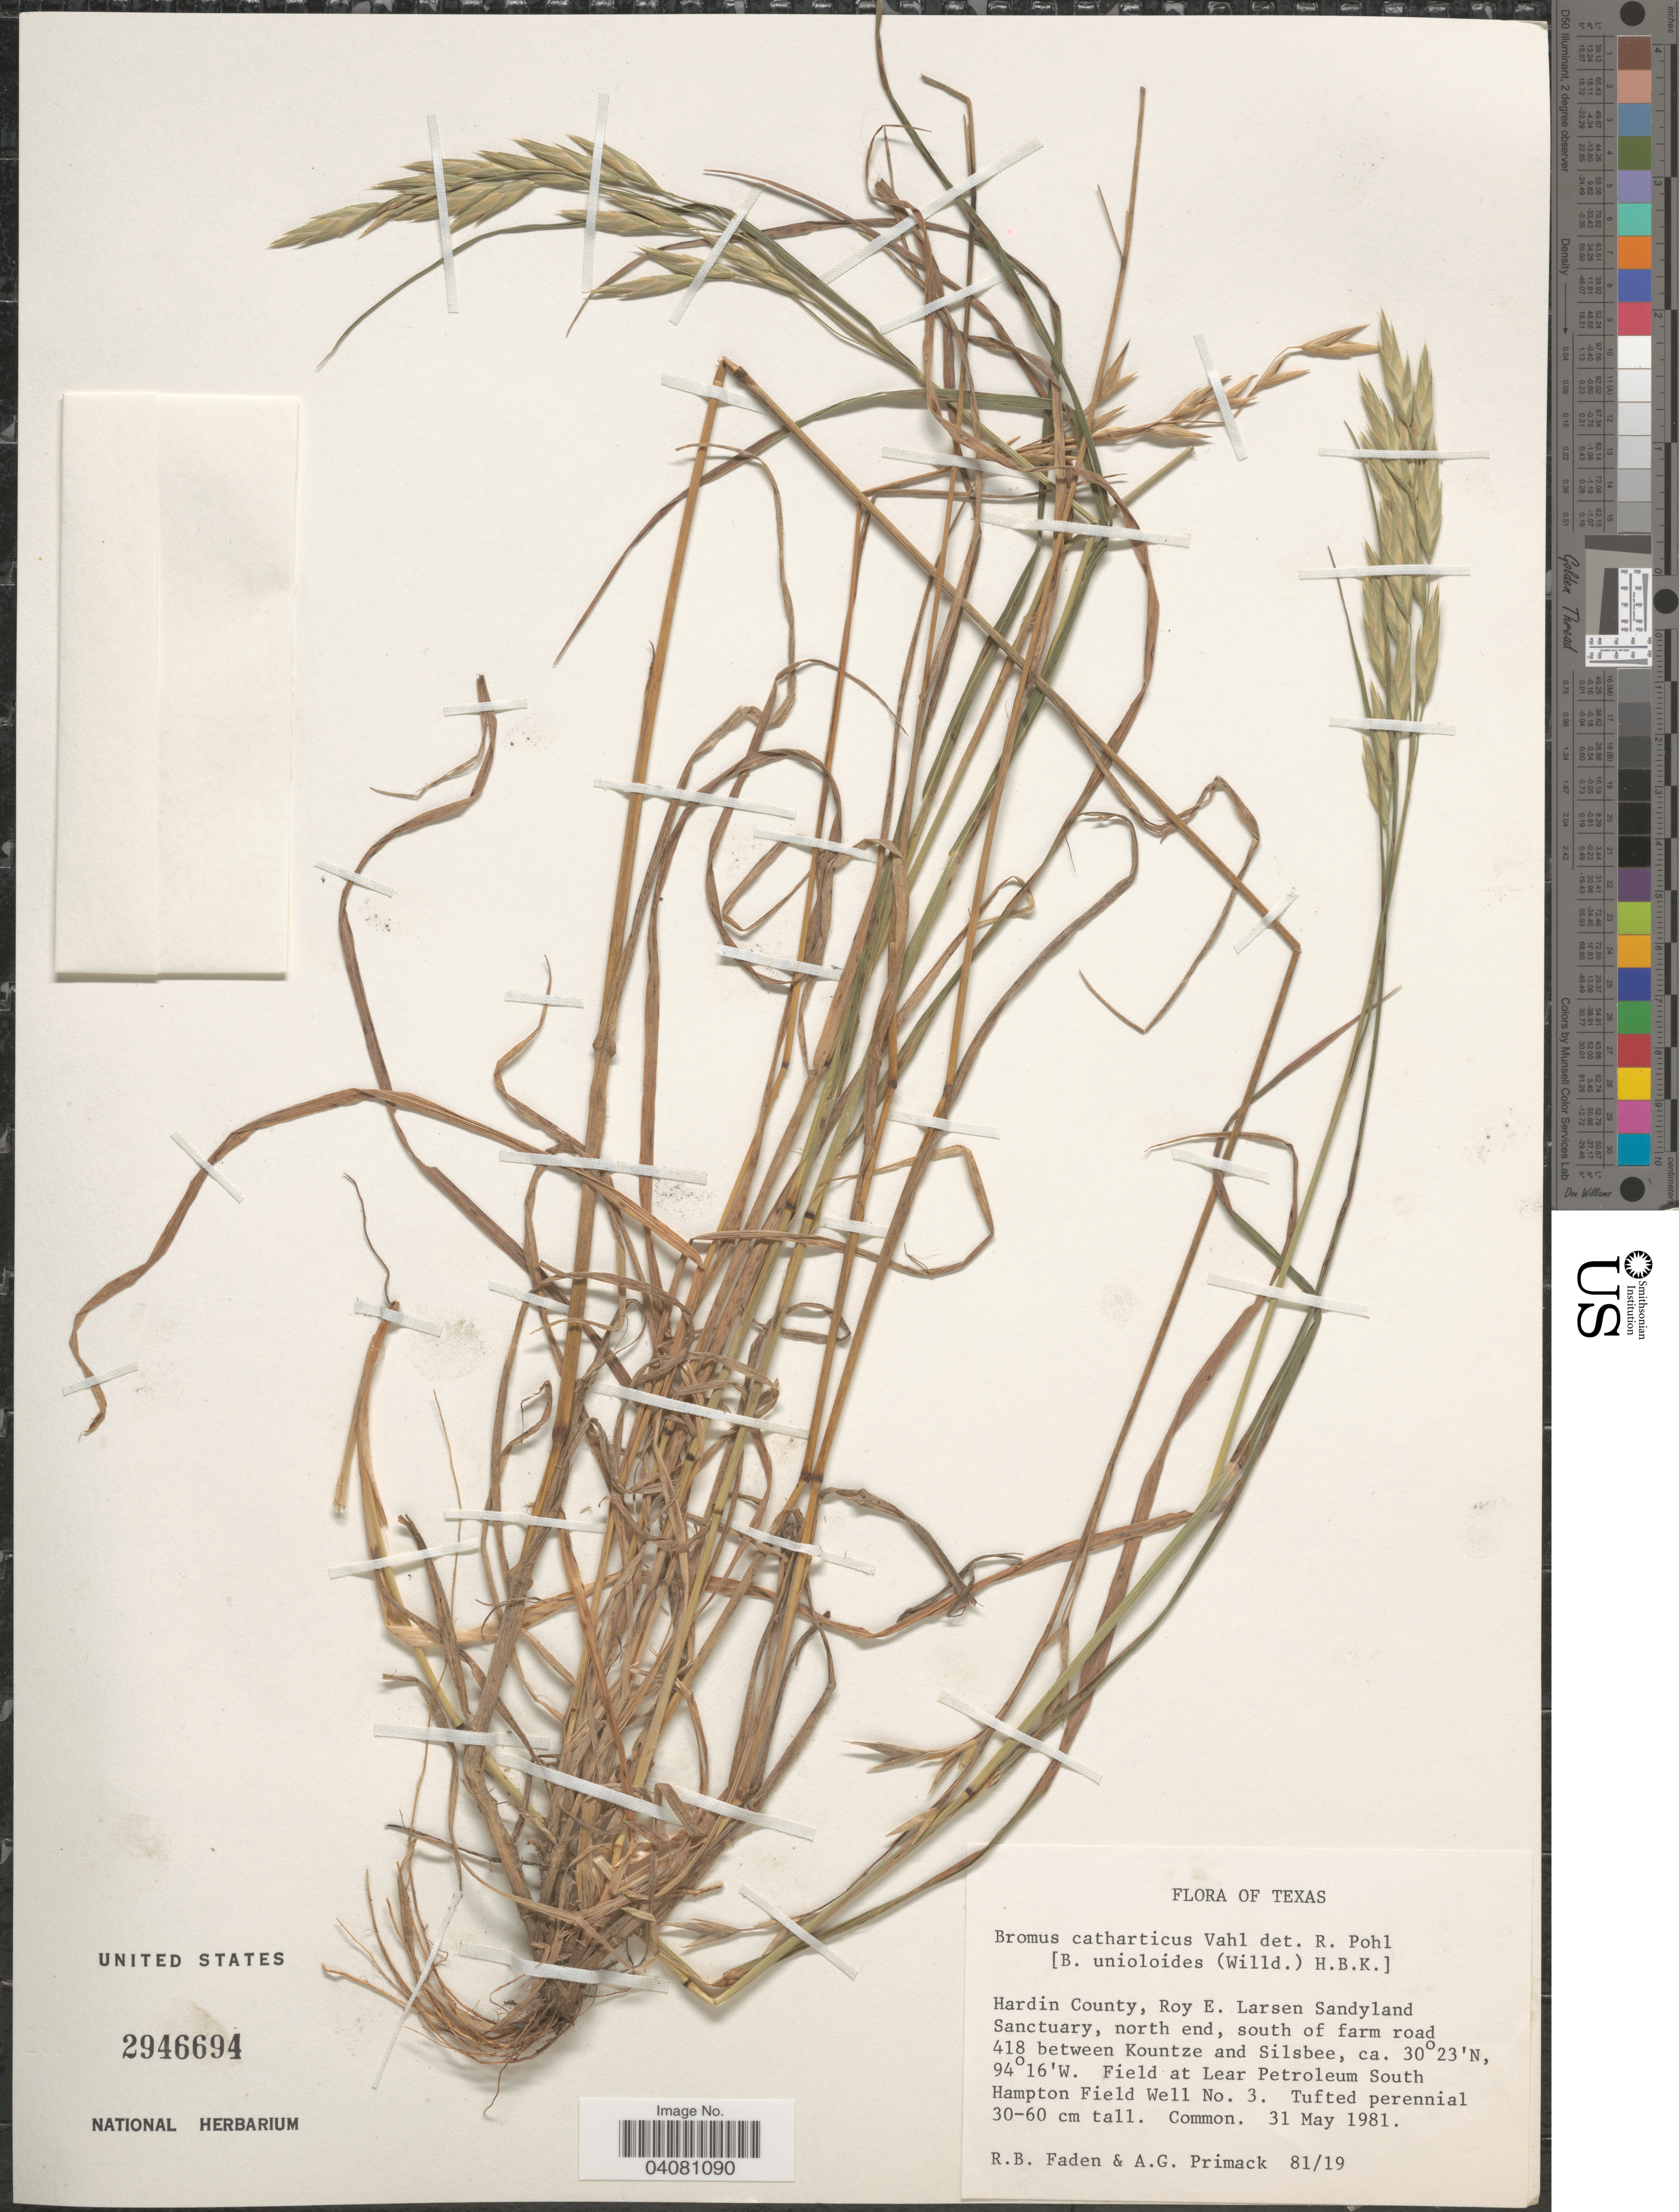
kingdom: Plantae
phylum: Tracheophyta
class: Liliopsida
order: Poales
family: Poaceae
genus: Bromus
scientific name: Bromus carinatus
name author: Hook. & Arn.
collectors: R. B. Faden & A. Primack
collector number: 81/19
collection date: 1981-05-31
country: United States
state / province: Texas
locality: Hardin County, Roy E. Larsen Sandyland Sanctuary, north end, south of farm road 418 between Kountze and Silsbee.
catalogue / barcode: US 2946694